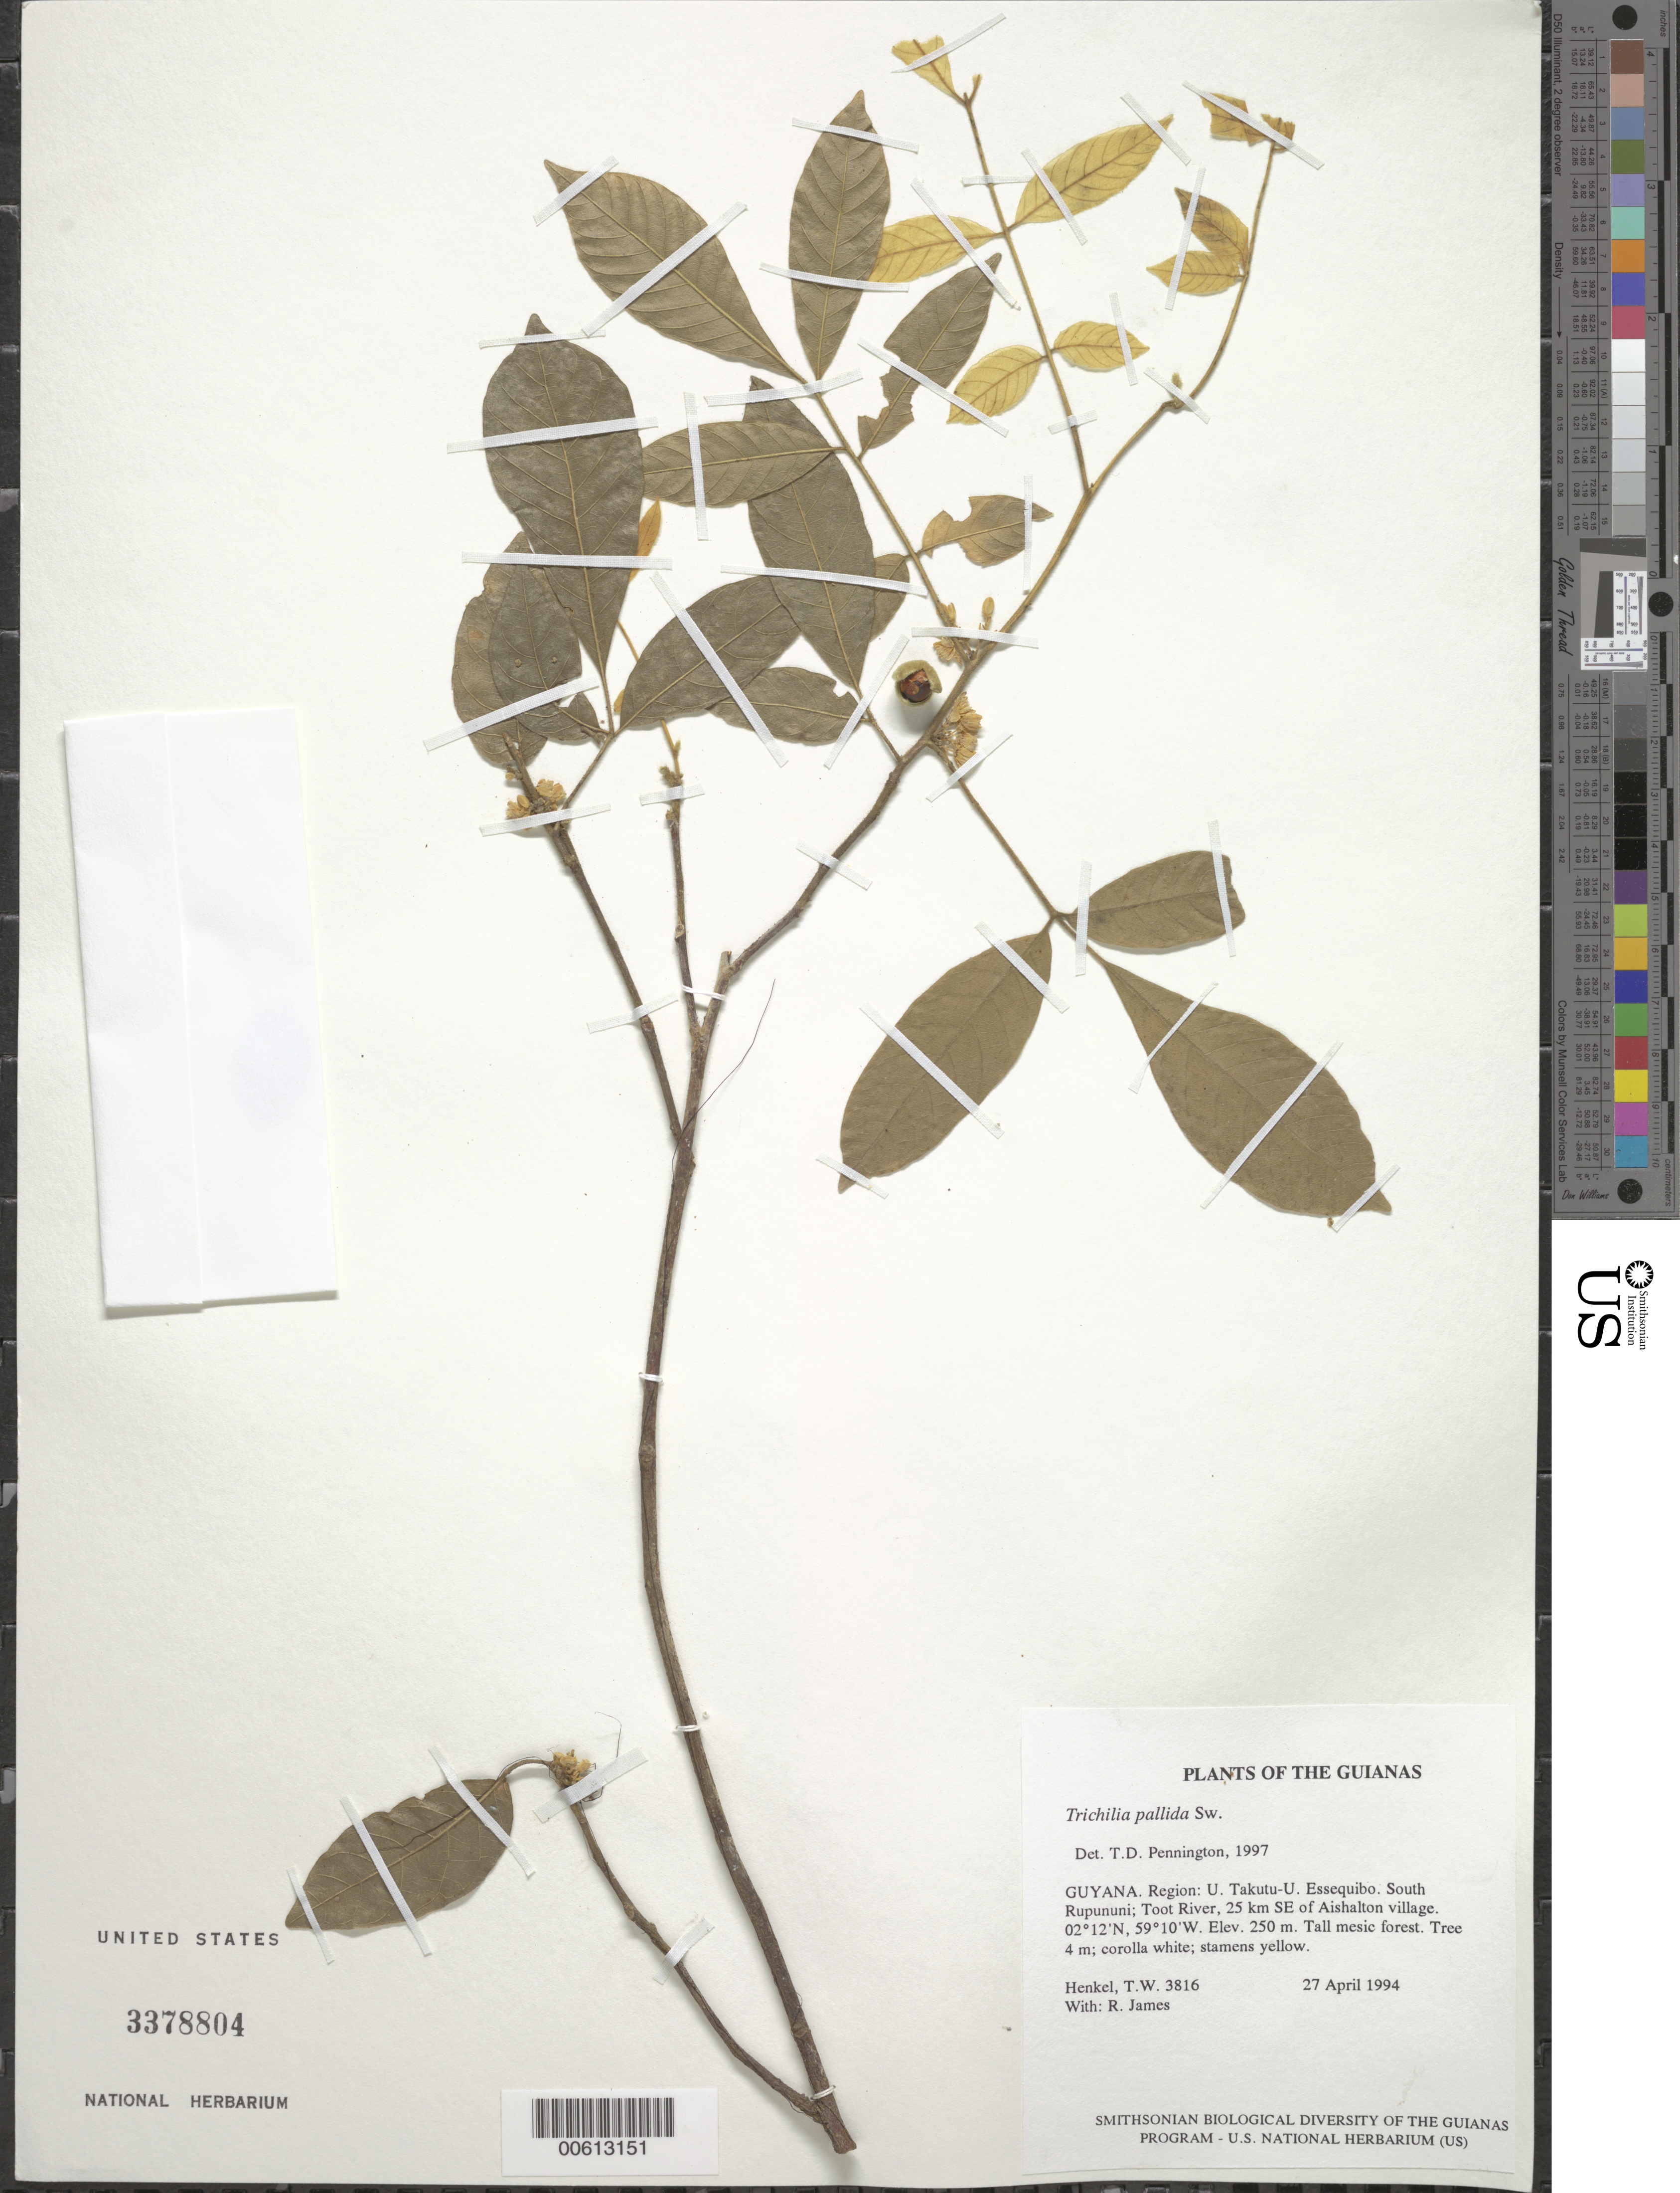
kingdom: Plantae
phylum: Tracheophyta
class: Magnoliopsida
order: Sapindales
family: Meliaceae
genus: Trichilia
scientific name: Trichilia pallida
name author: Sw.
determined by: Pennington, T. D., (K)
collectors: T. Henkel & R. James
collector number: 3816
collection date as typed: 27 April 1994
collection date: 1994-04-27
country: Guyana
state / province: U. Takutu-U. Essequibo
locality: South Rupununi; Toot River, 25 km SE of Aishalton village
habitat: Tall mesic forest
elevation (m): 250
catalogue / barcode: US 3378804